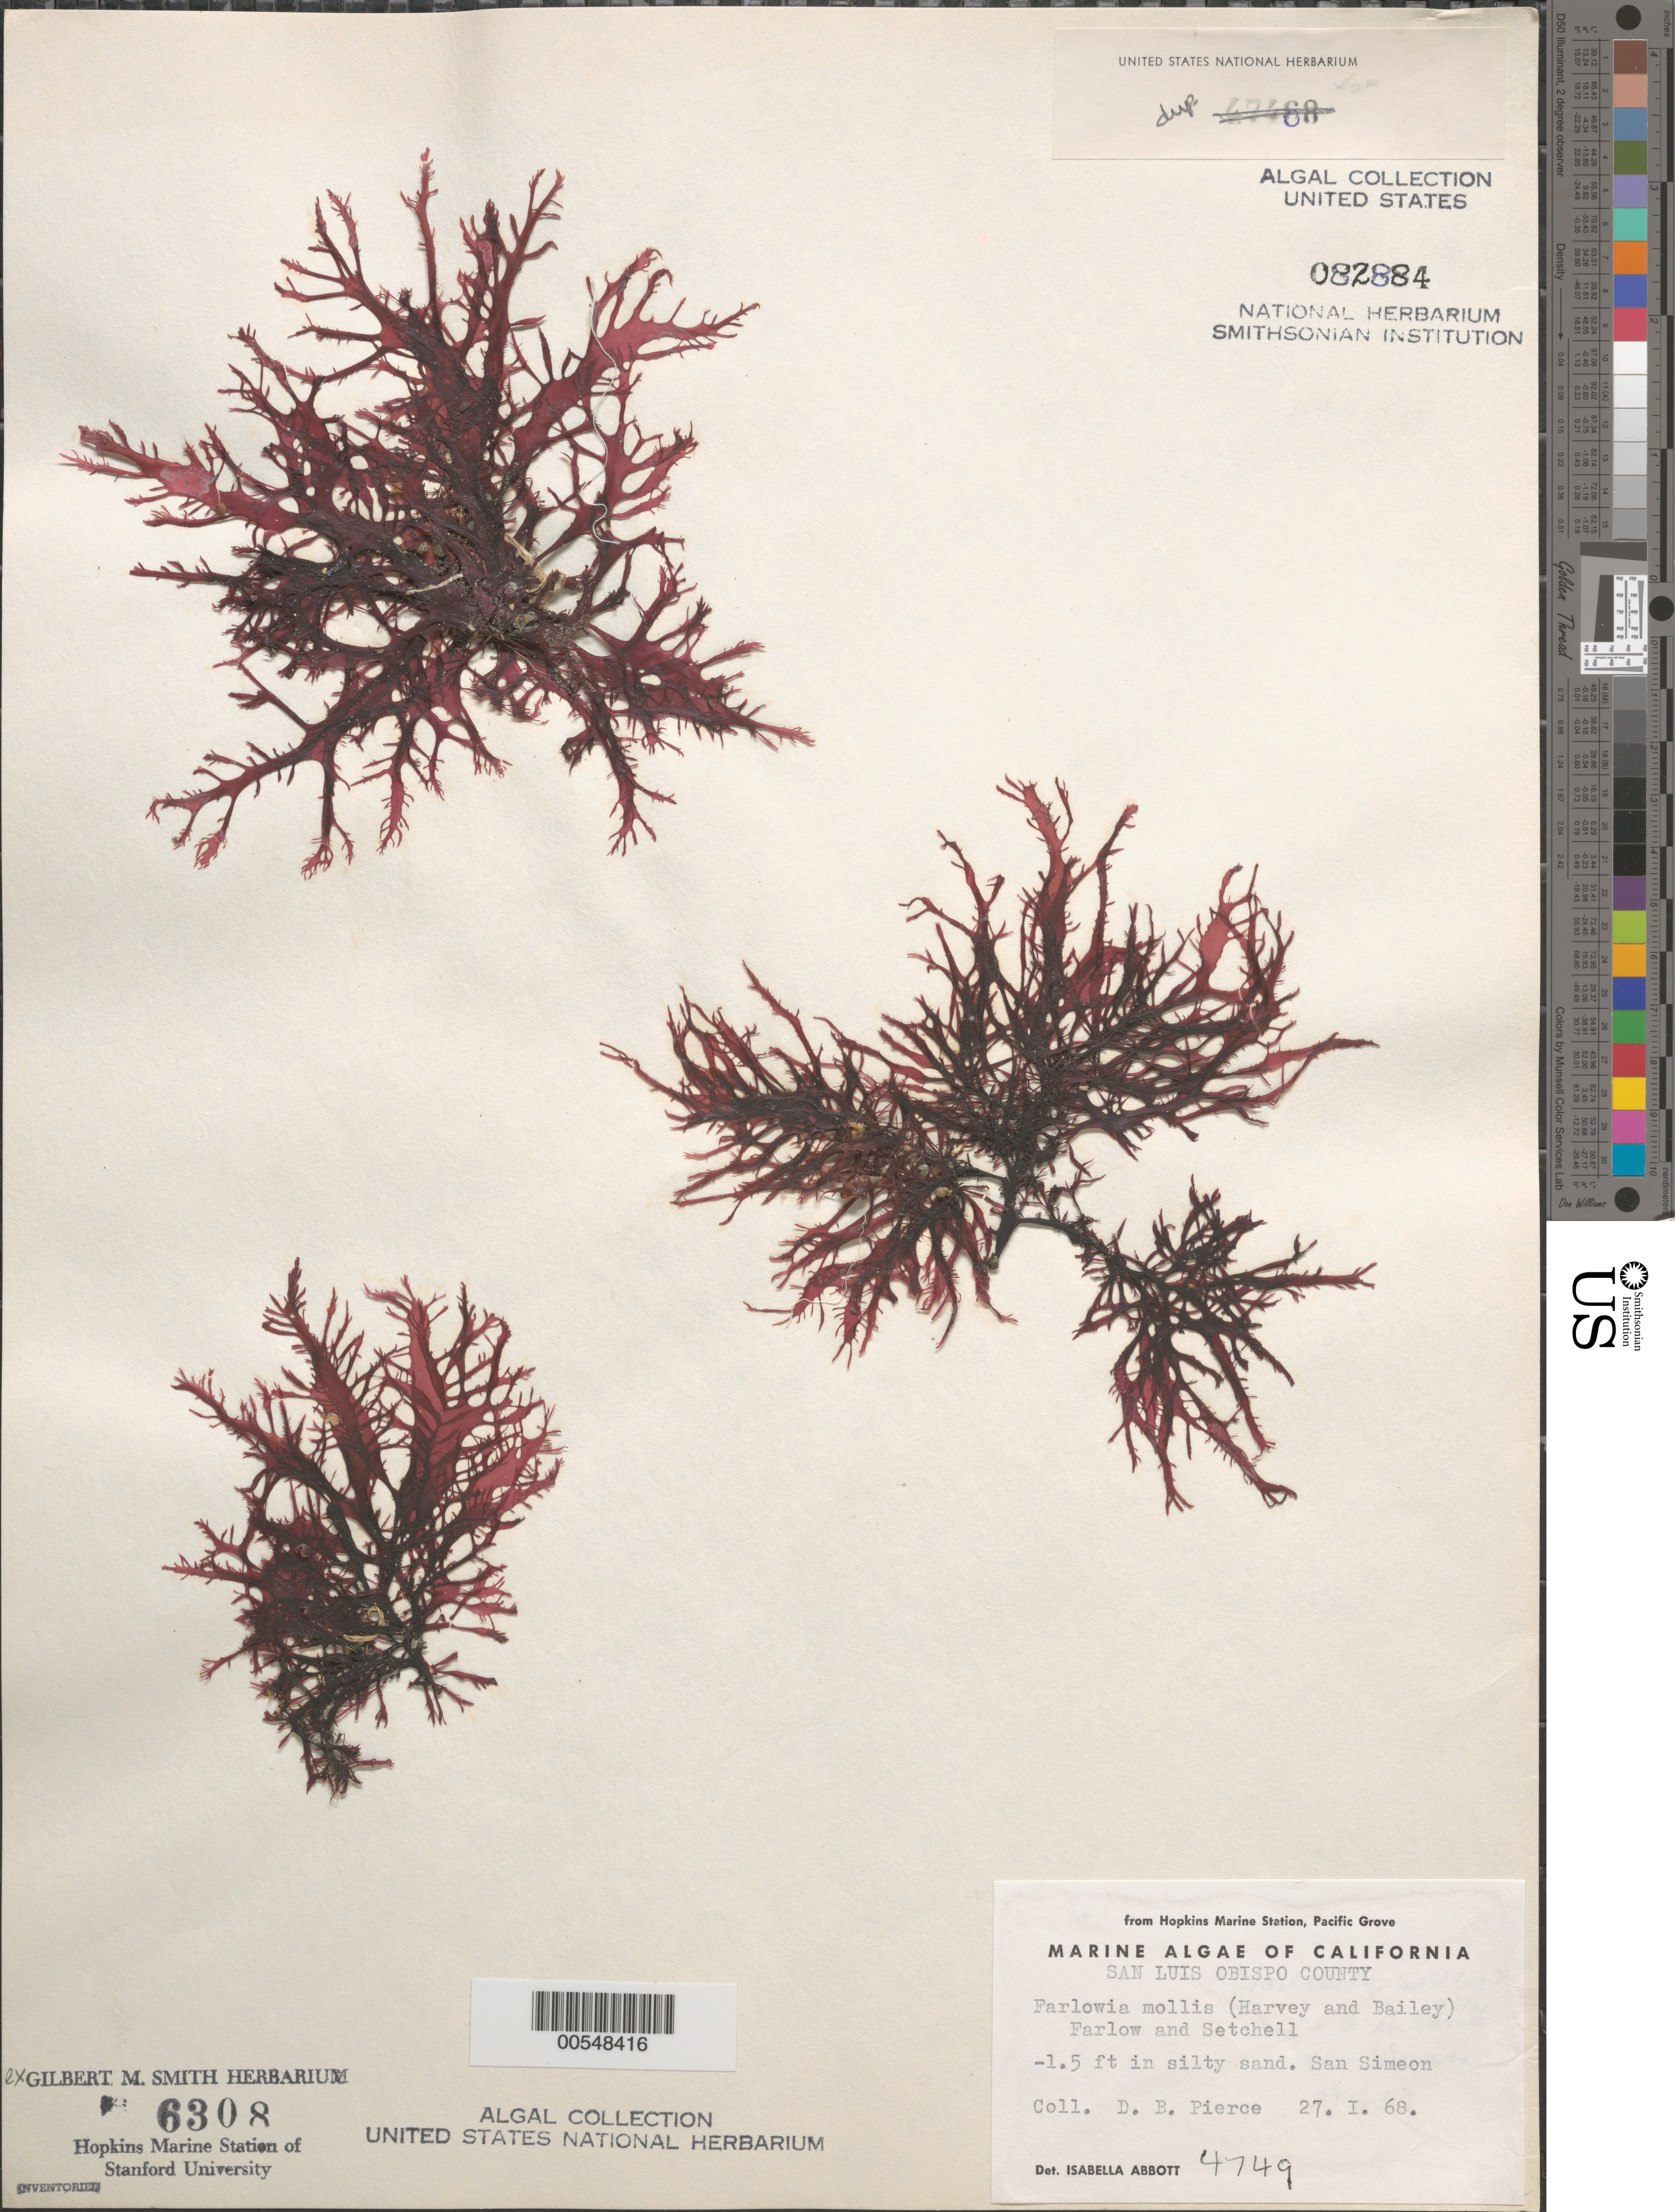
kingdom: Plantae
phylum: Rhodophyta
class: Florideophyceae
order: Gigartinales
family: Dumontiaceae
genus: Farlowia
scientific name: Farlowia mollis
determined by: Abbott, Isabella A.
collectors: D. Pierce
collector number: IAA 4749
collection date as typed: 27 Jan 1968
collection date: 1968-01-27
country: United States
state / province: California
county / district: San Luis Obispo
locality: San Simeon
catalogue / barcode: US 82884